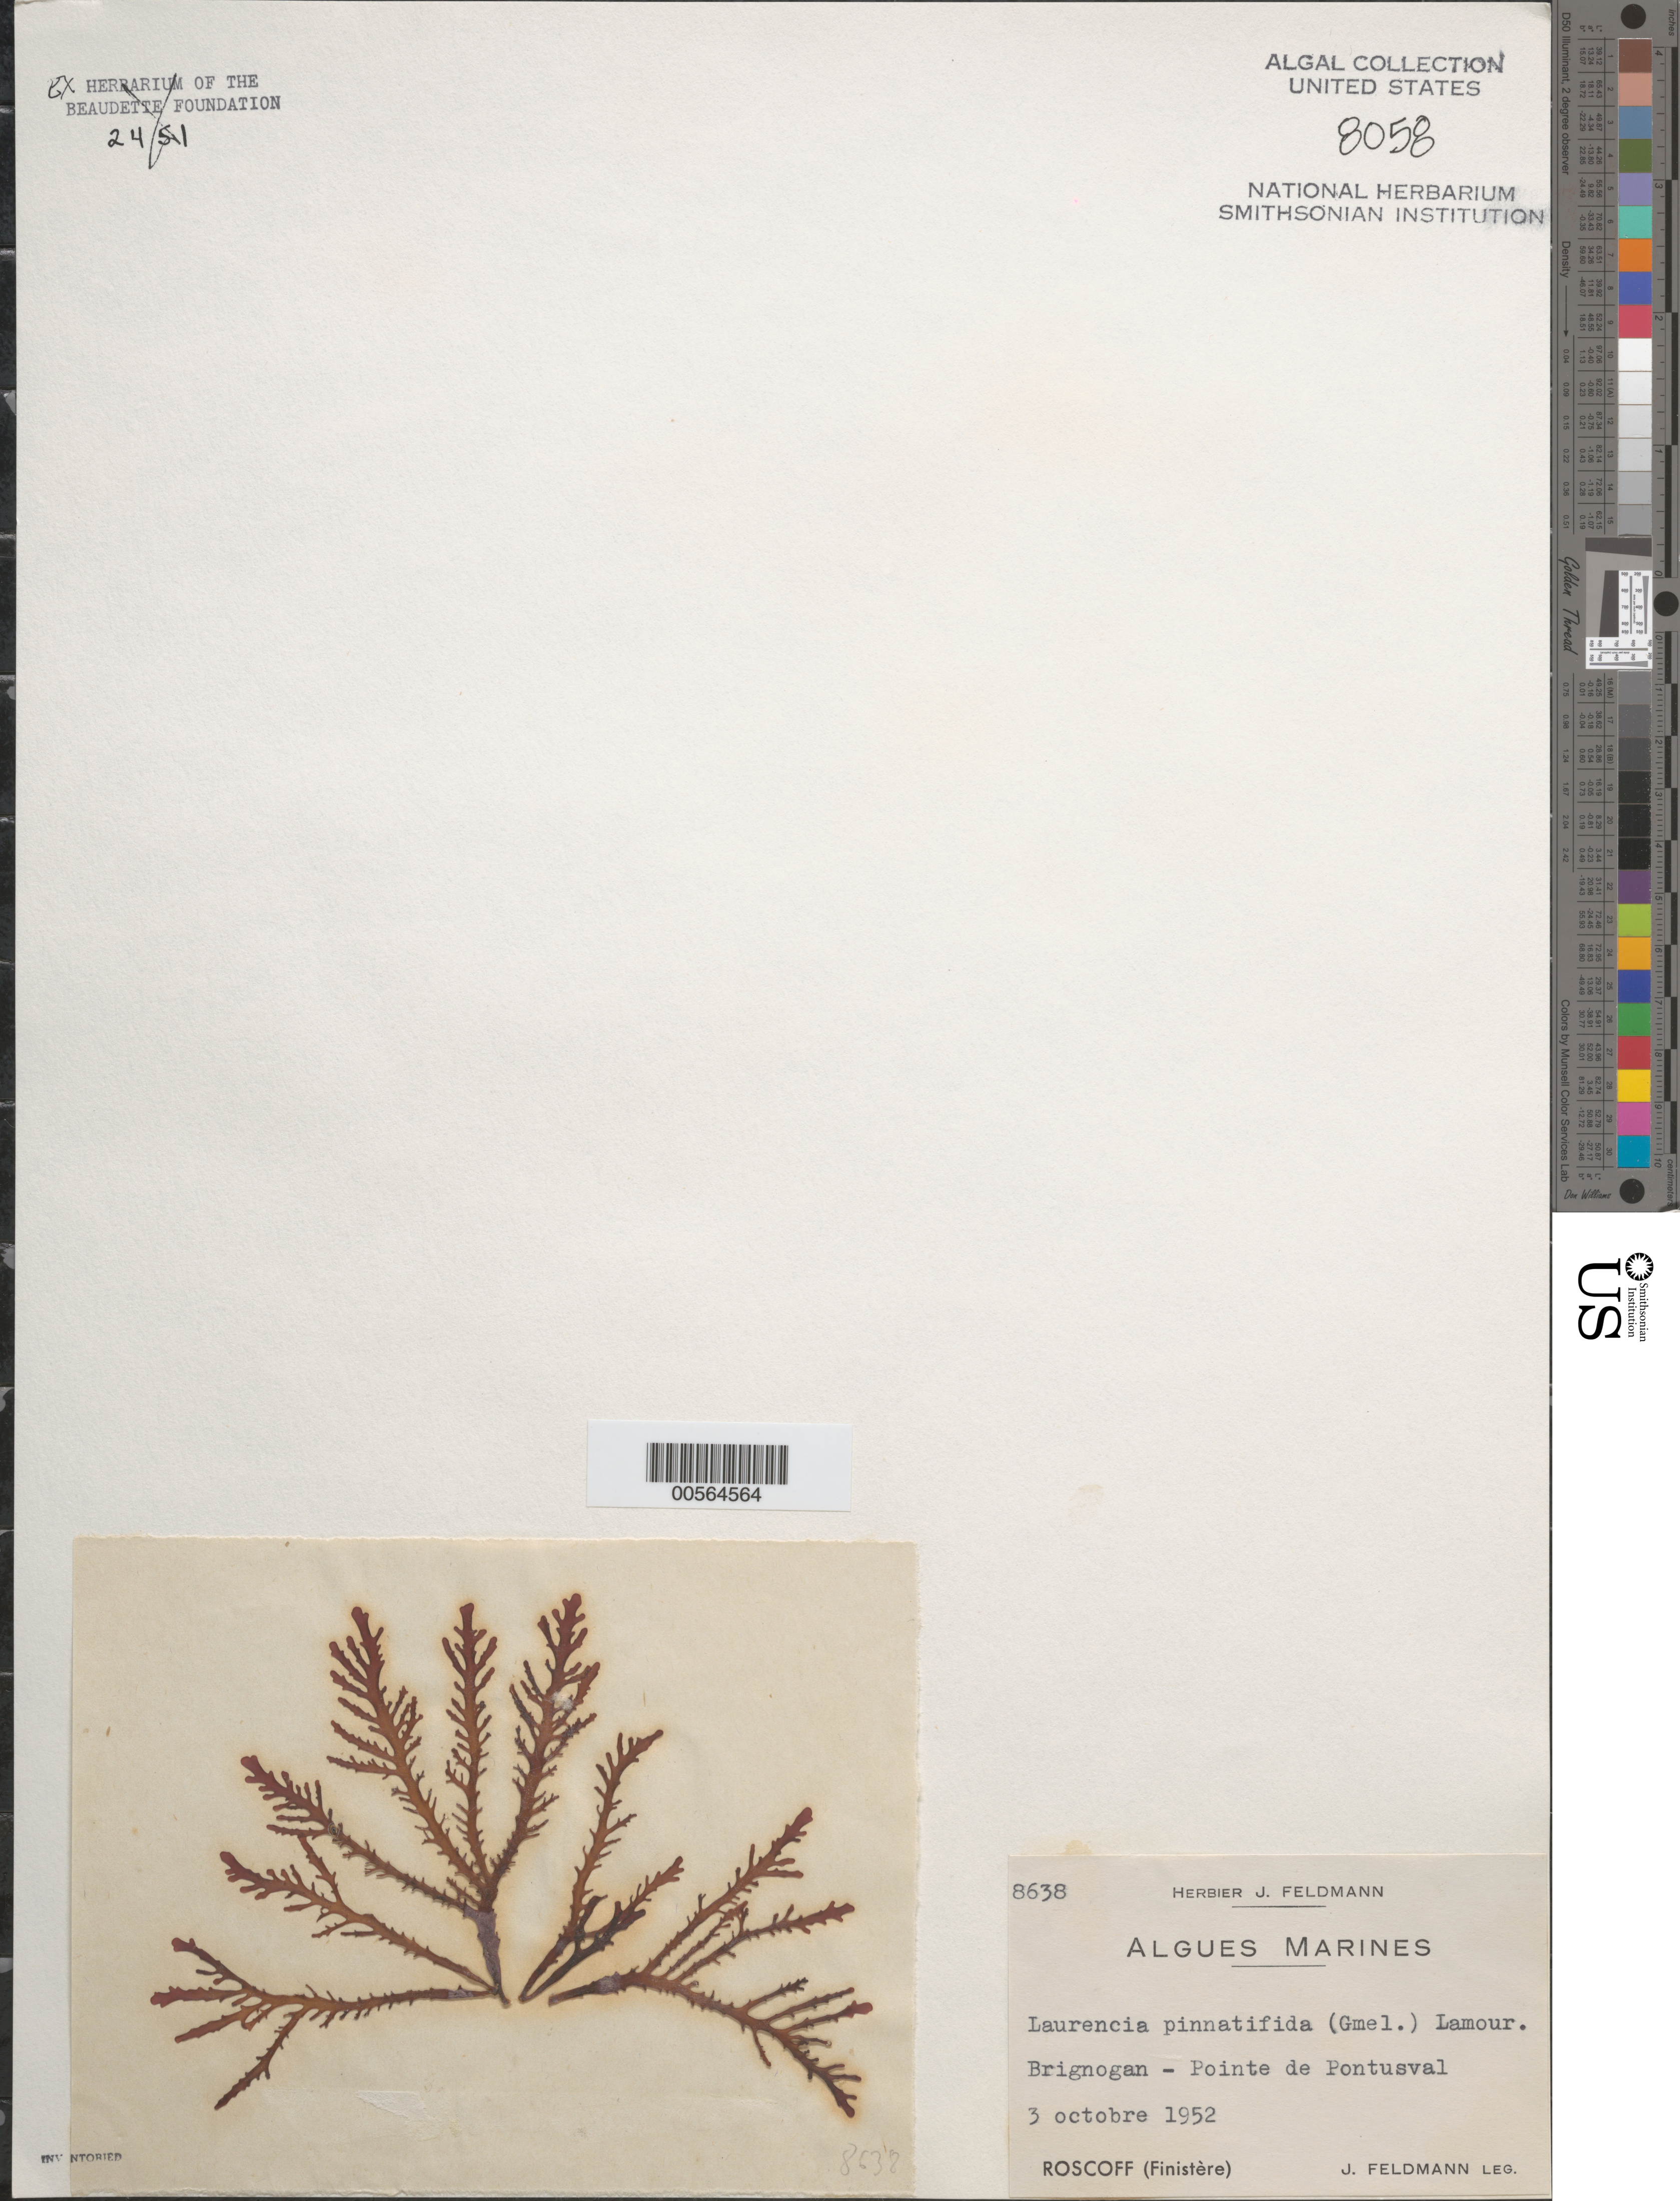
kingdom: Plantae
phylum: Rhodophyta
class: Florideophyceae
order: Ceramiales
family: Rhodomelaceae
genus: Osmundea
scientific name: Osmundea pinnatifida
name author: (Huds.) Stackh.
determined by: Algae name updating Project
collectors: J. Feldmann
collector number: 8638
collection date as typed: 03 Oct 1952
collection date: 1952-10-03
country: France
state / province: Bretagne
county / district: Finistère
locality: Pointe de pontusval, brignogan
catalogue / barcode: US 8058